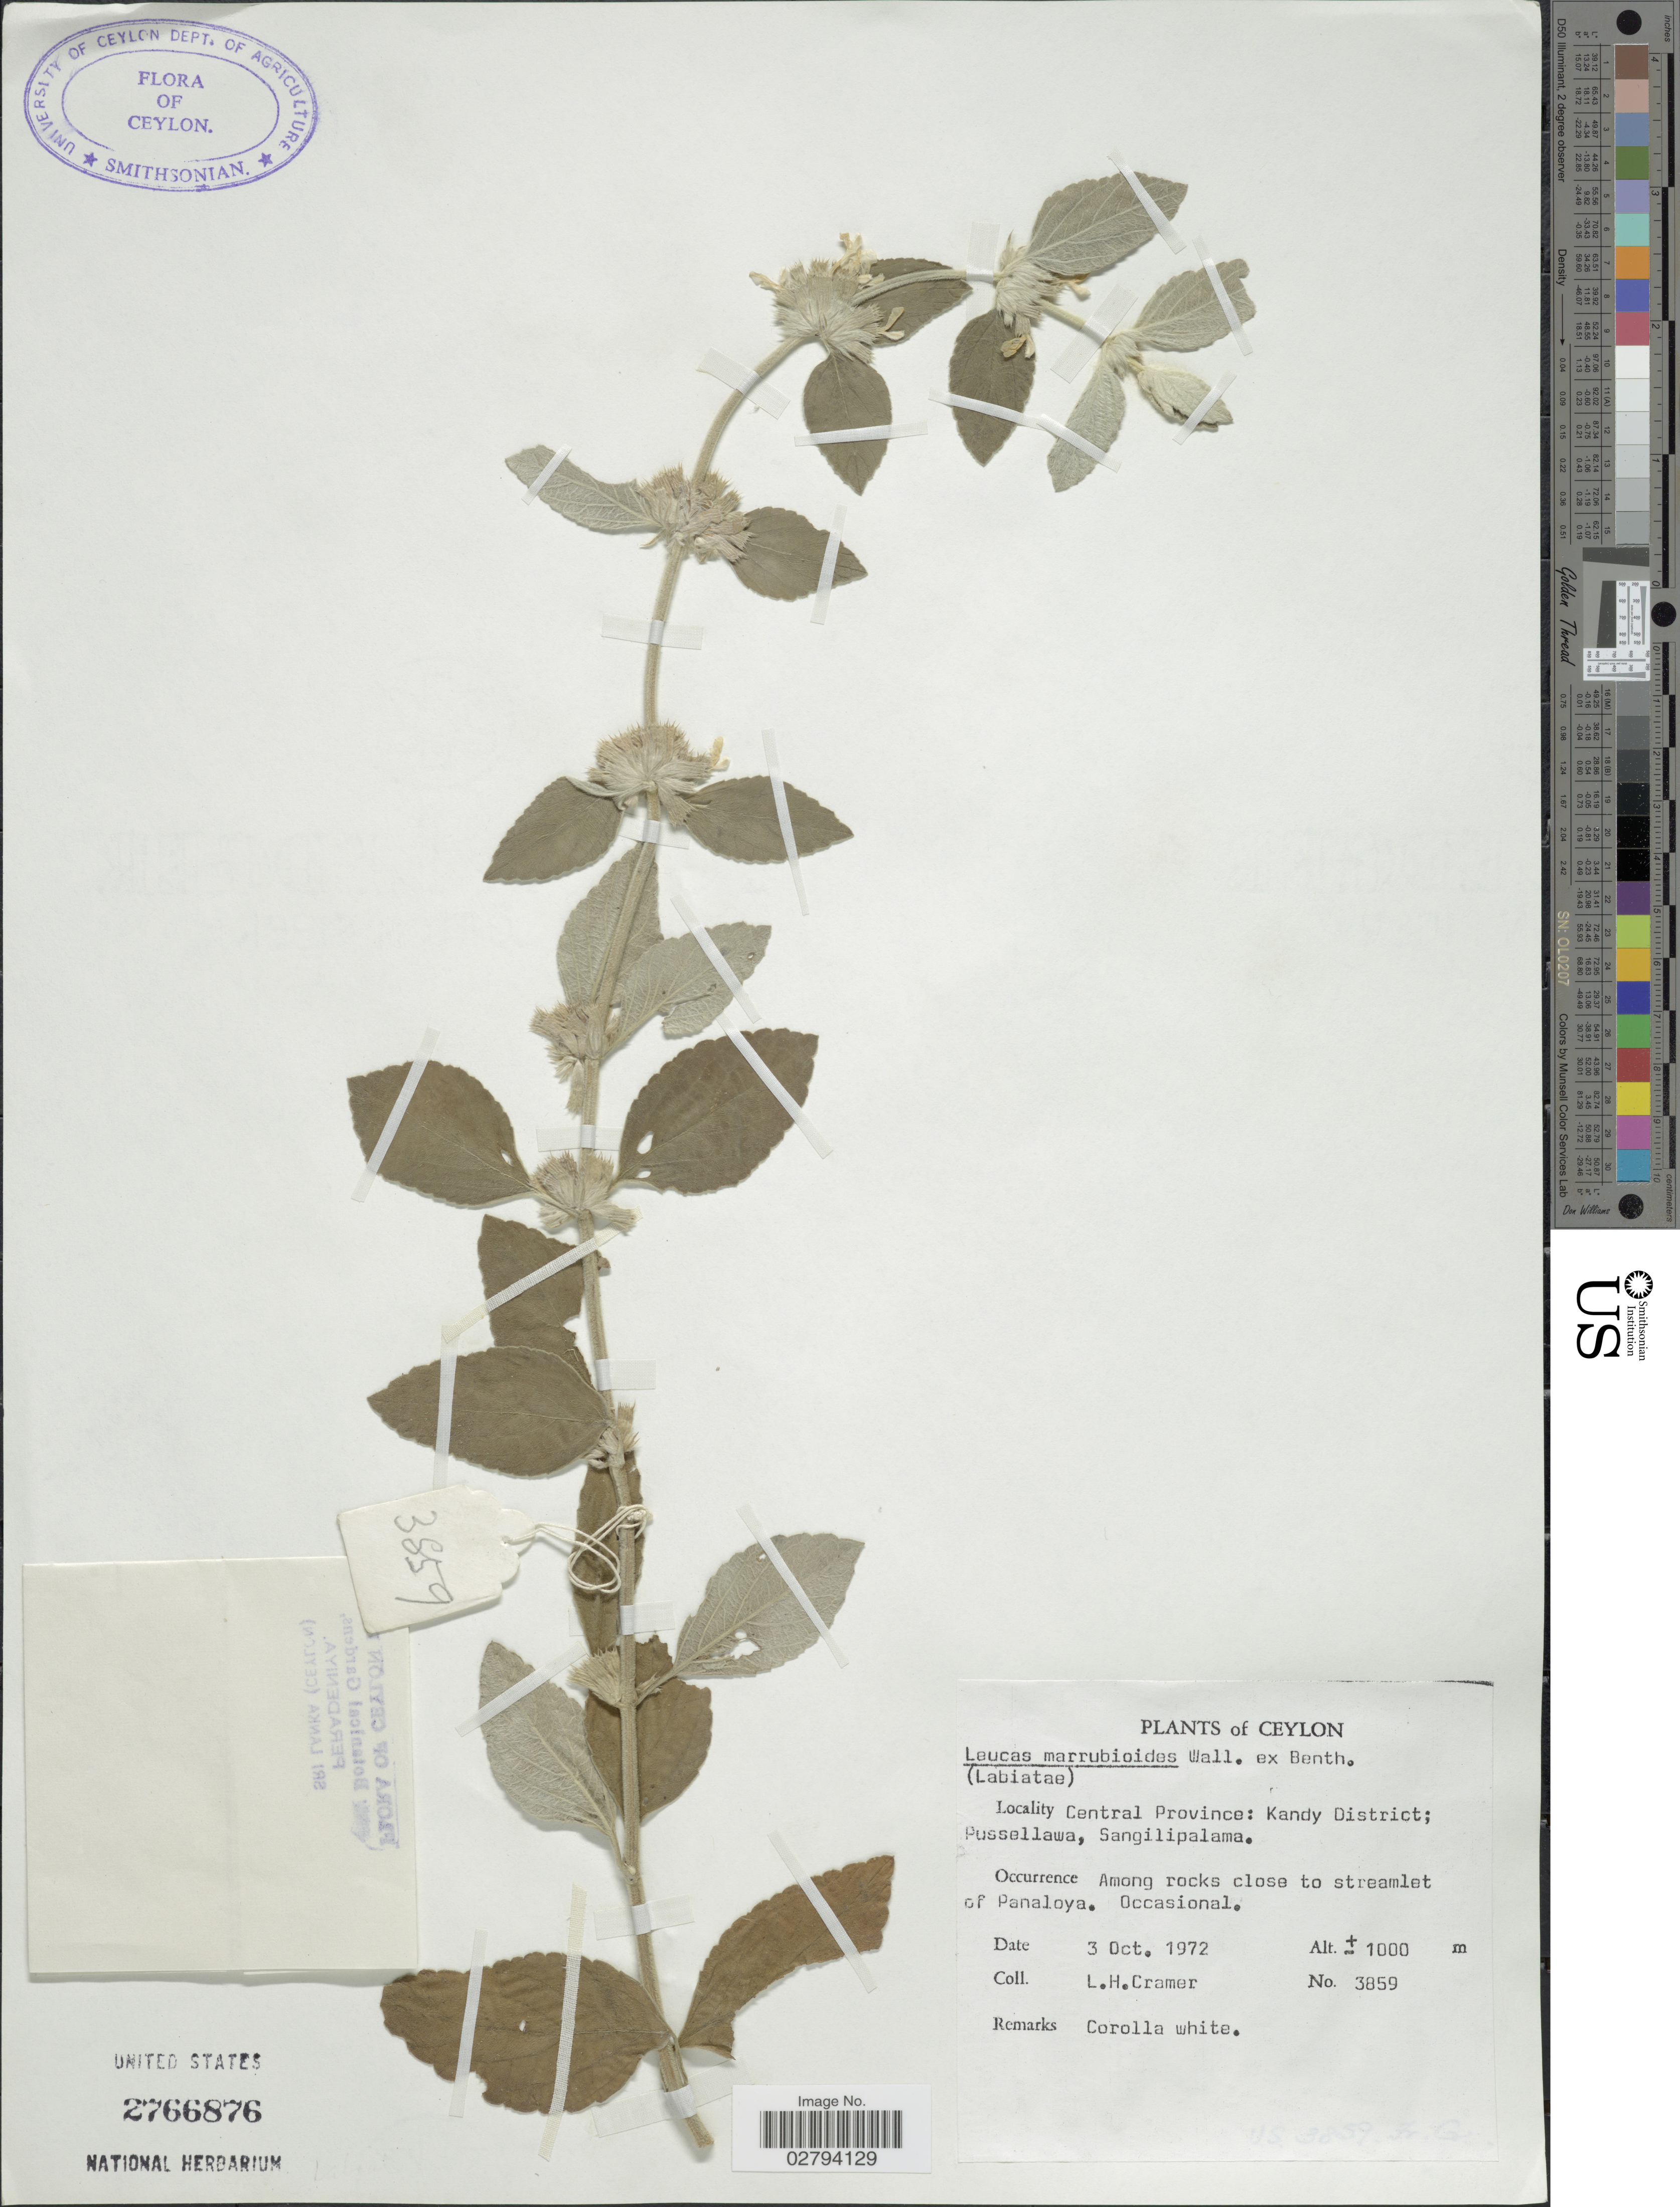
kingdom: Plantae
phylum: Tracheophyta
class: Magnoliopsida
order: Lamiales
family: Lamiaceae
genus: Leucas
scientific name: Leucas marrubioides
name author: Desf.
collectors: L. H. Cramer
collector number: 3859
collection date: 1972-10-03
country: Sri Lanka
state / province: Central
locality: Ceylon, Central Province: Kandy District; Pussellawa, Sangilipalama. Among rocks close to streamlet of Panaloya.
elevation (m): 1000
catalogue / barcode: US 2766876